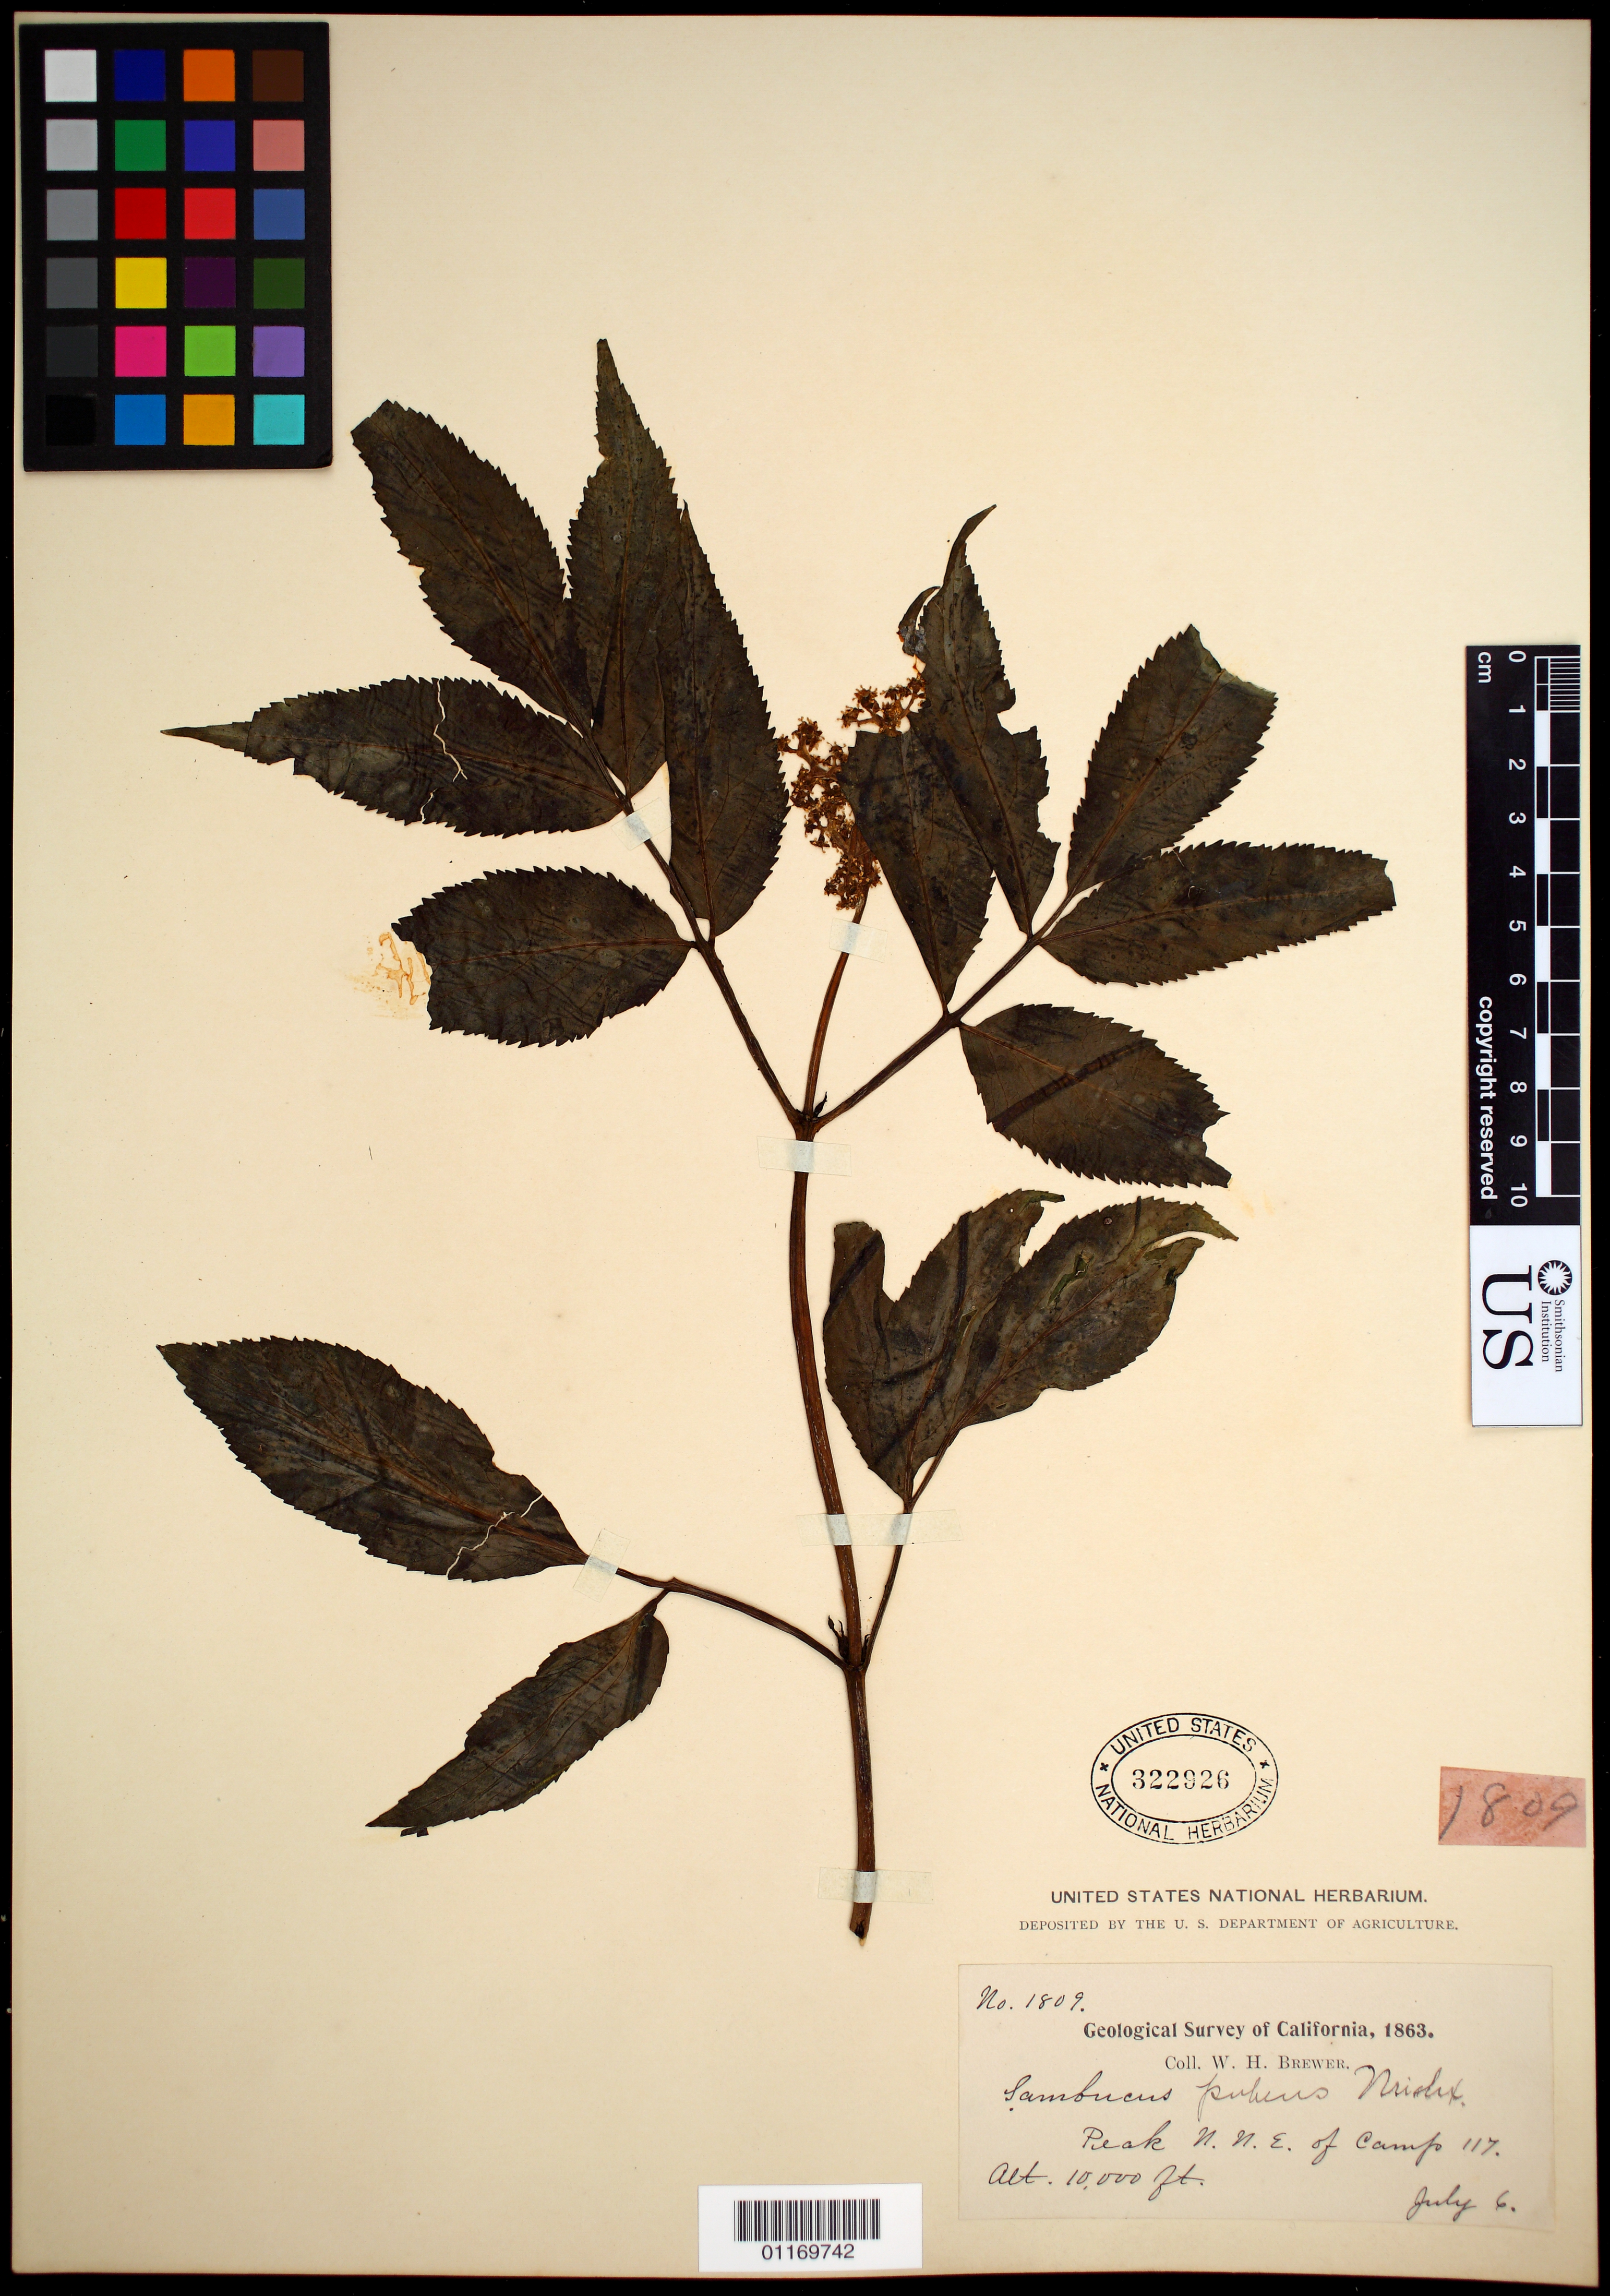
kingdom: Plantae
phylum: Tracheophyta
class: Magnoliopsida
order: Dipsacales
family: Viburnaceae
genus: Sambucus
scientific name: Sambucus pubens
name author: Michx.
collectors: W. H. Brewer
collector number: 1809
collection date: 1863-07-06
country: United States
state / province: California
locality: Peak N. N. E. of Camp 117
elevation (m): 3048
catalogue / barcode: US 322926